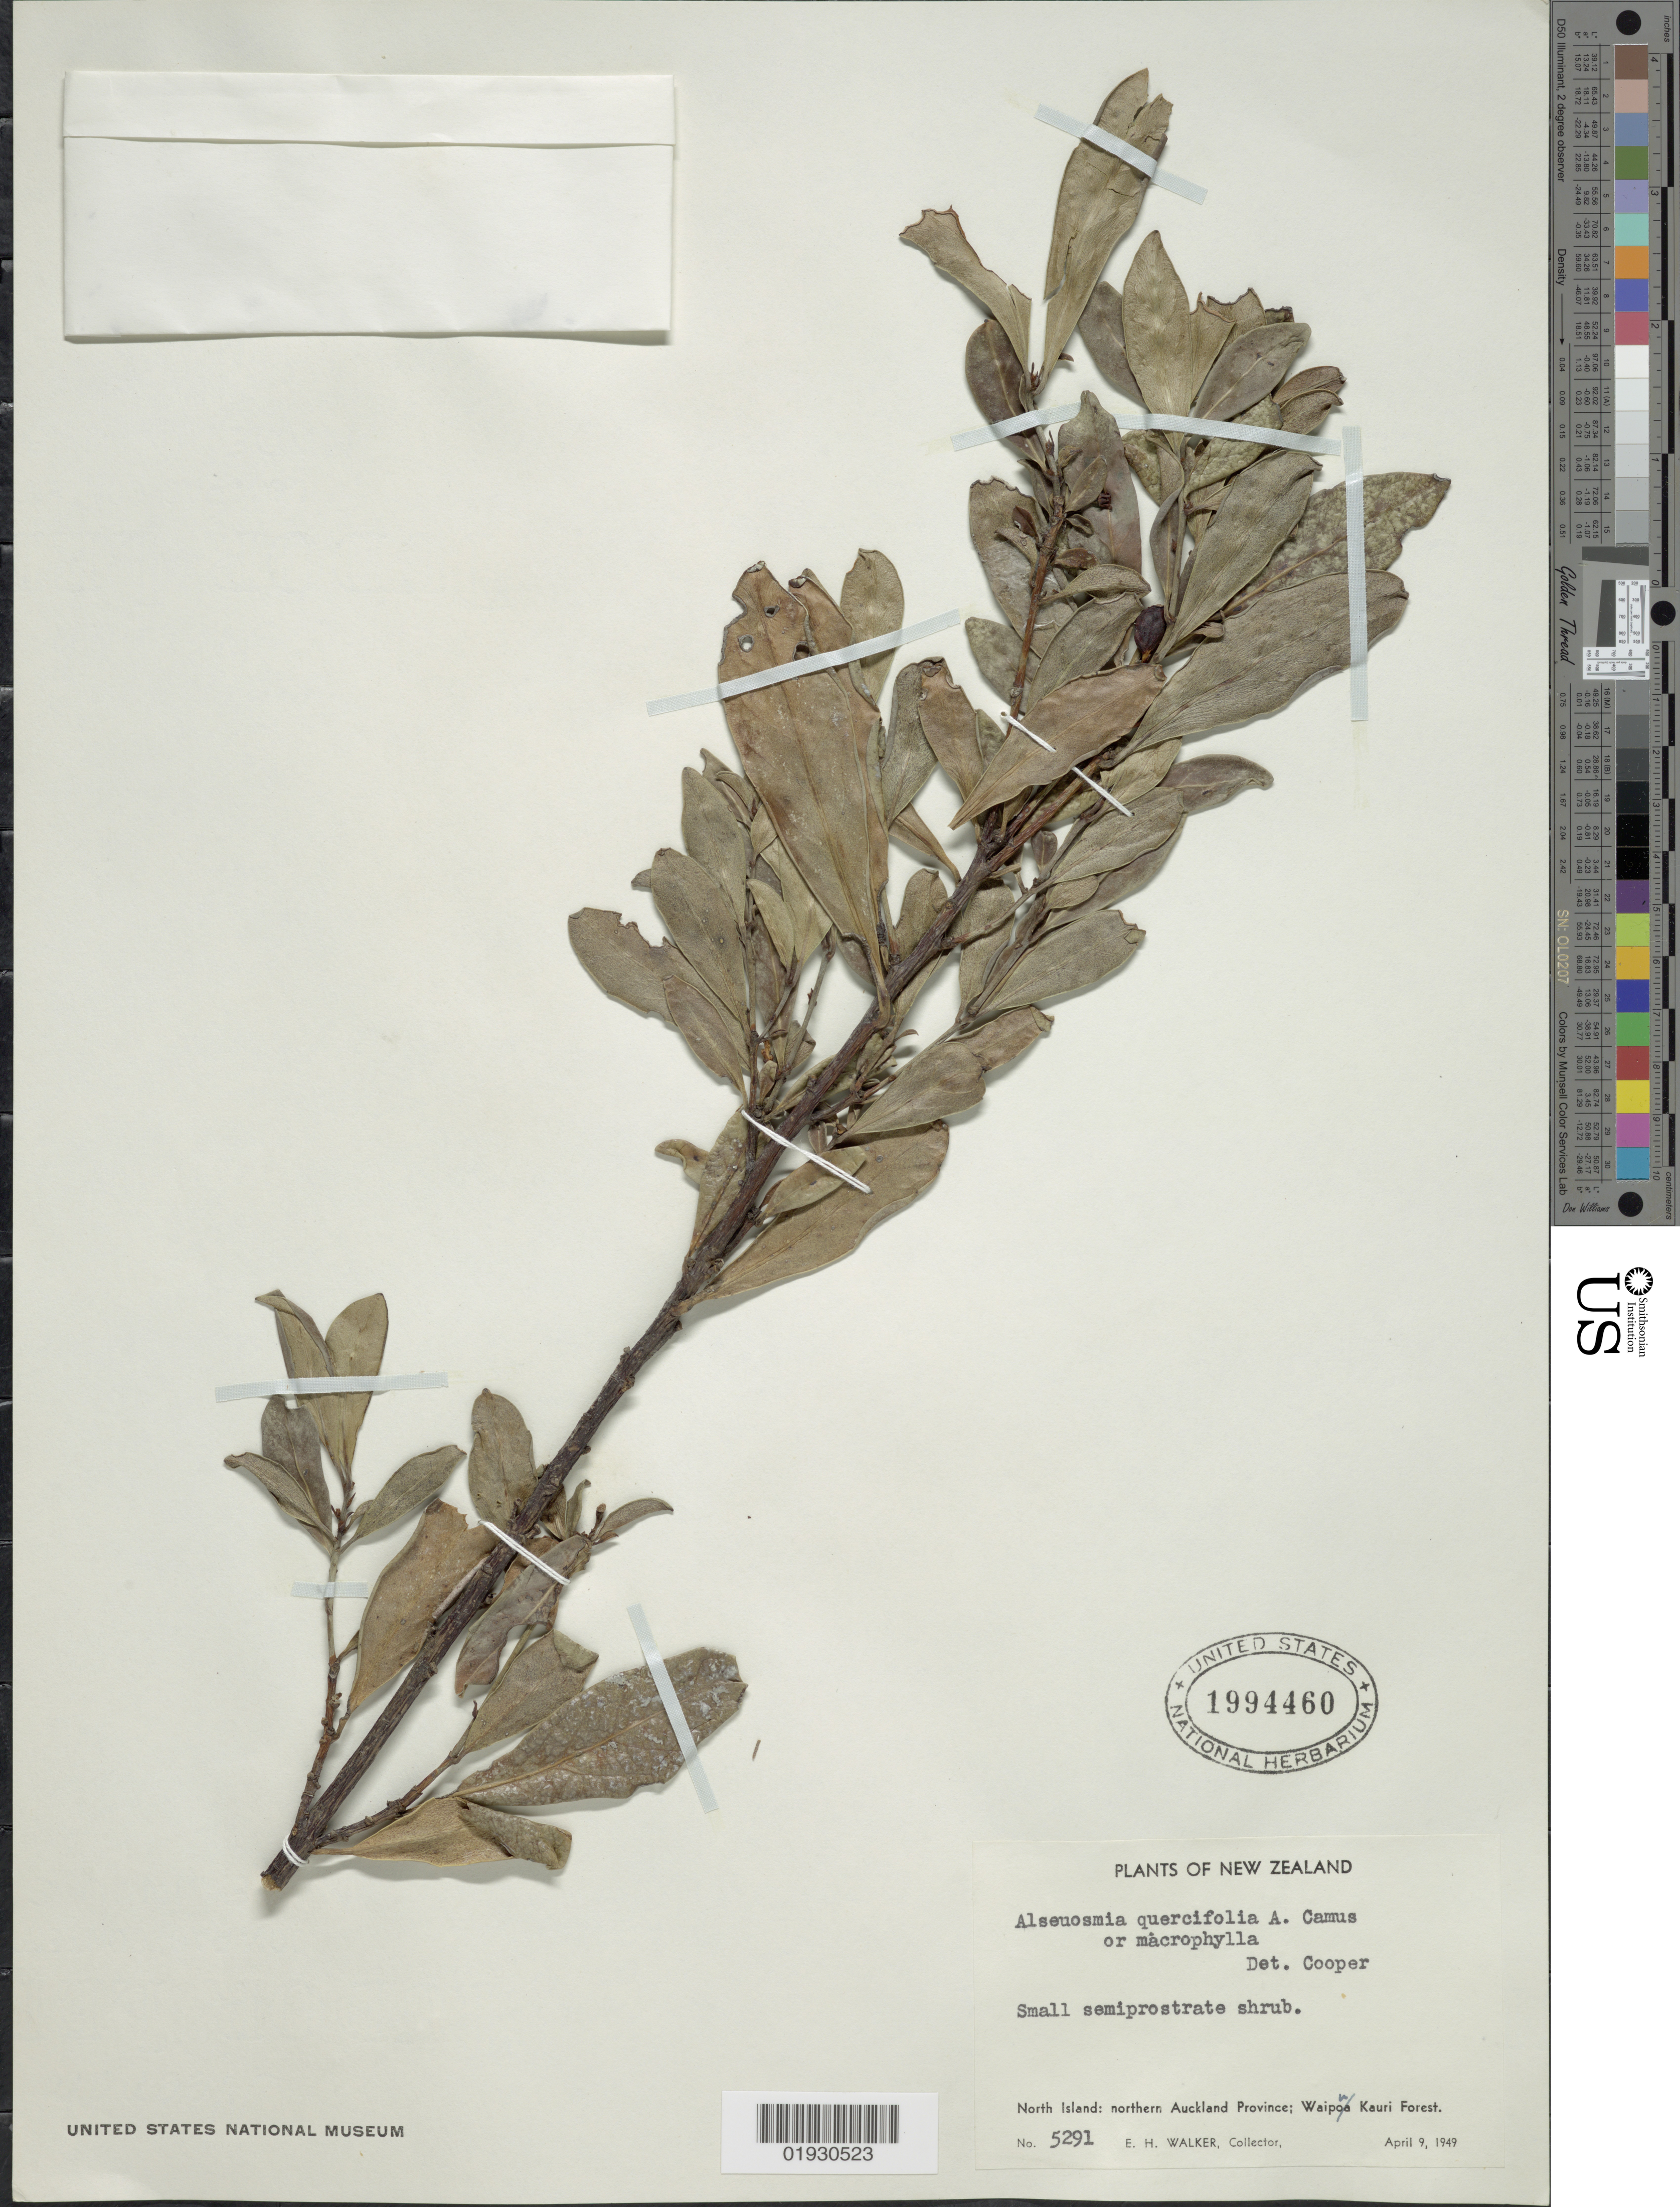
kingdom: Plantae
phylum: Tracheophyta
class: Magnoliopsida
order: Asterales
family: Alseuosmiaceae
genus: Alseuosmia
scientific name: Alseuosmia quercifolia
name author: A. Cunn.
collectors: E. H. Walker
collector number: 5291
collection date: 1949-04-09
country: New Zealand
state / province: Auckland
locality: North Island: northern Auckland Province; Waipou Kauri Forest.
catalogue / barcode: US 1994460